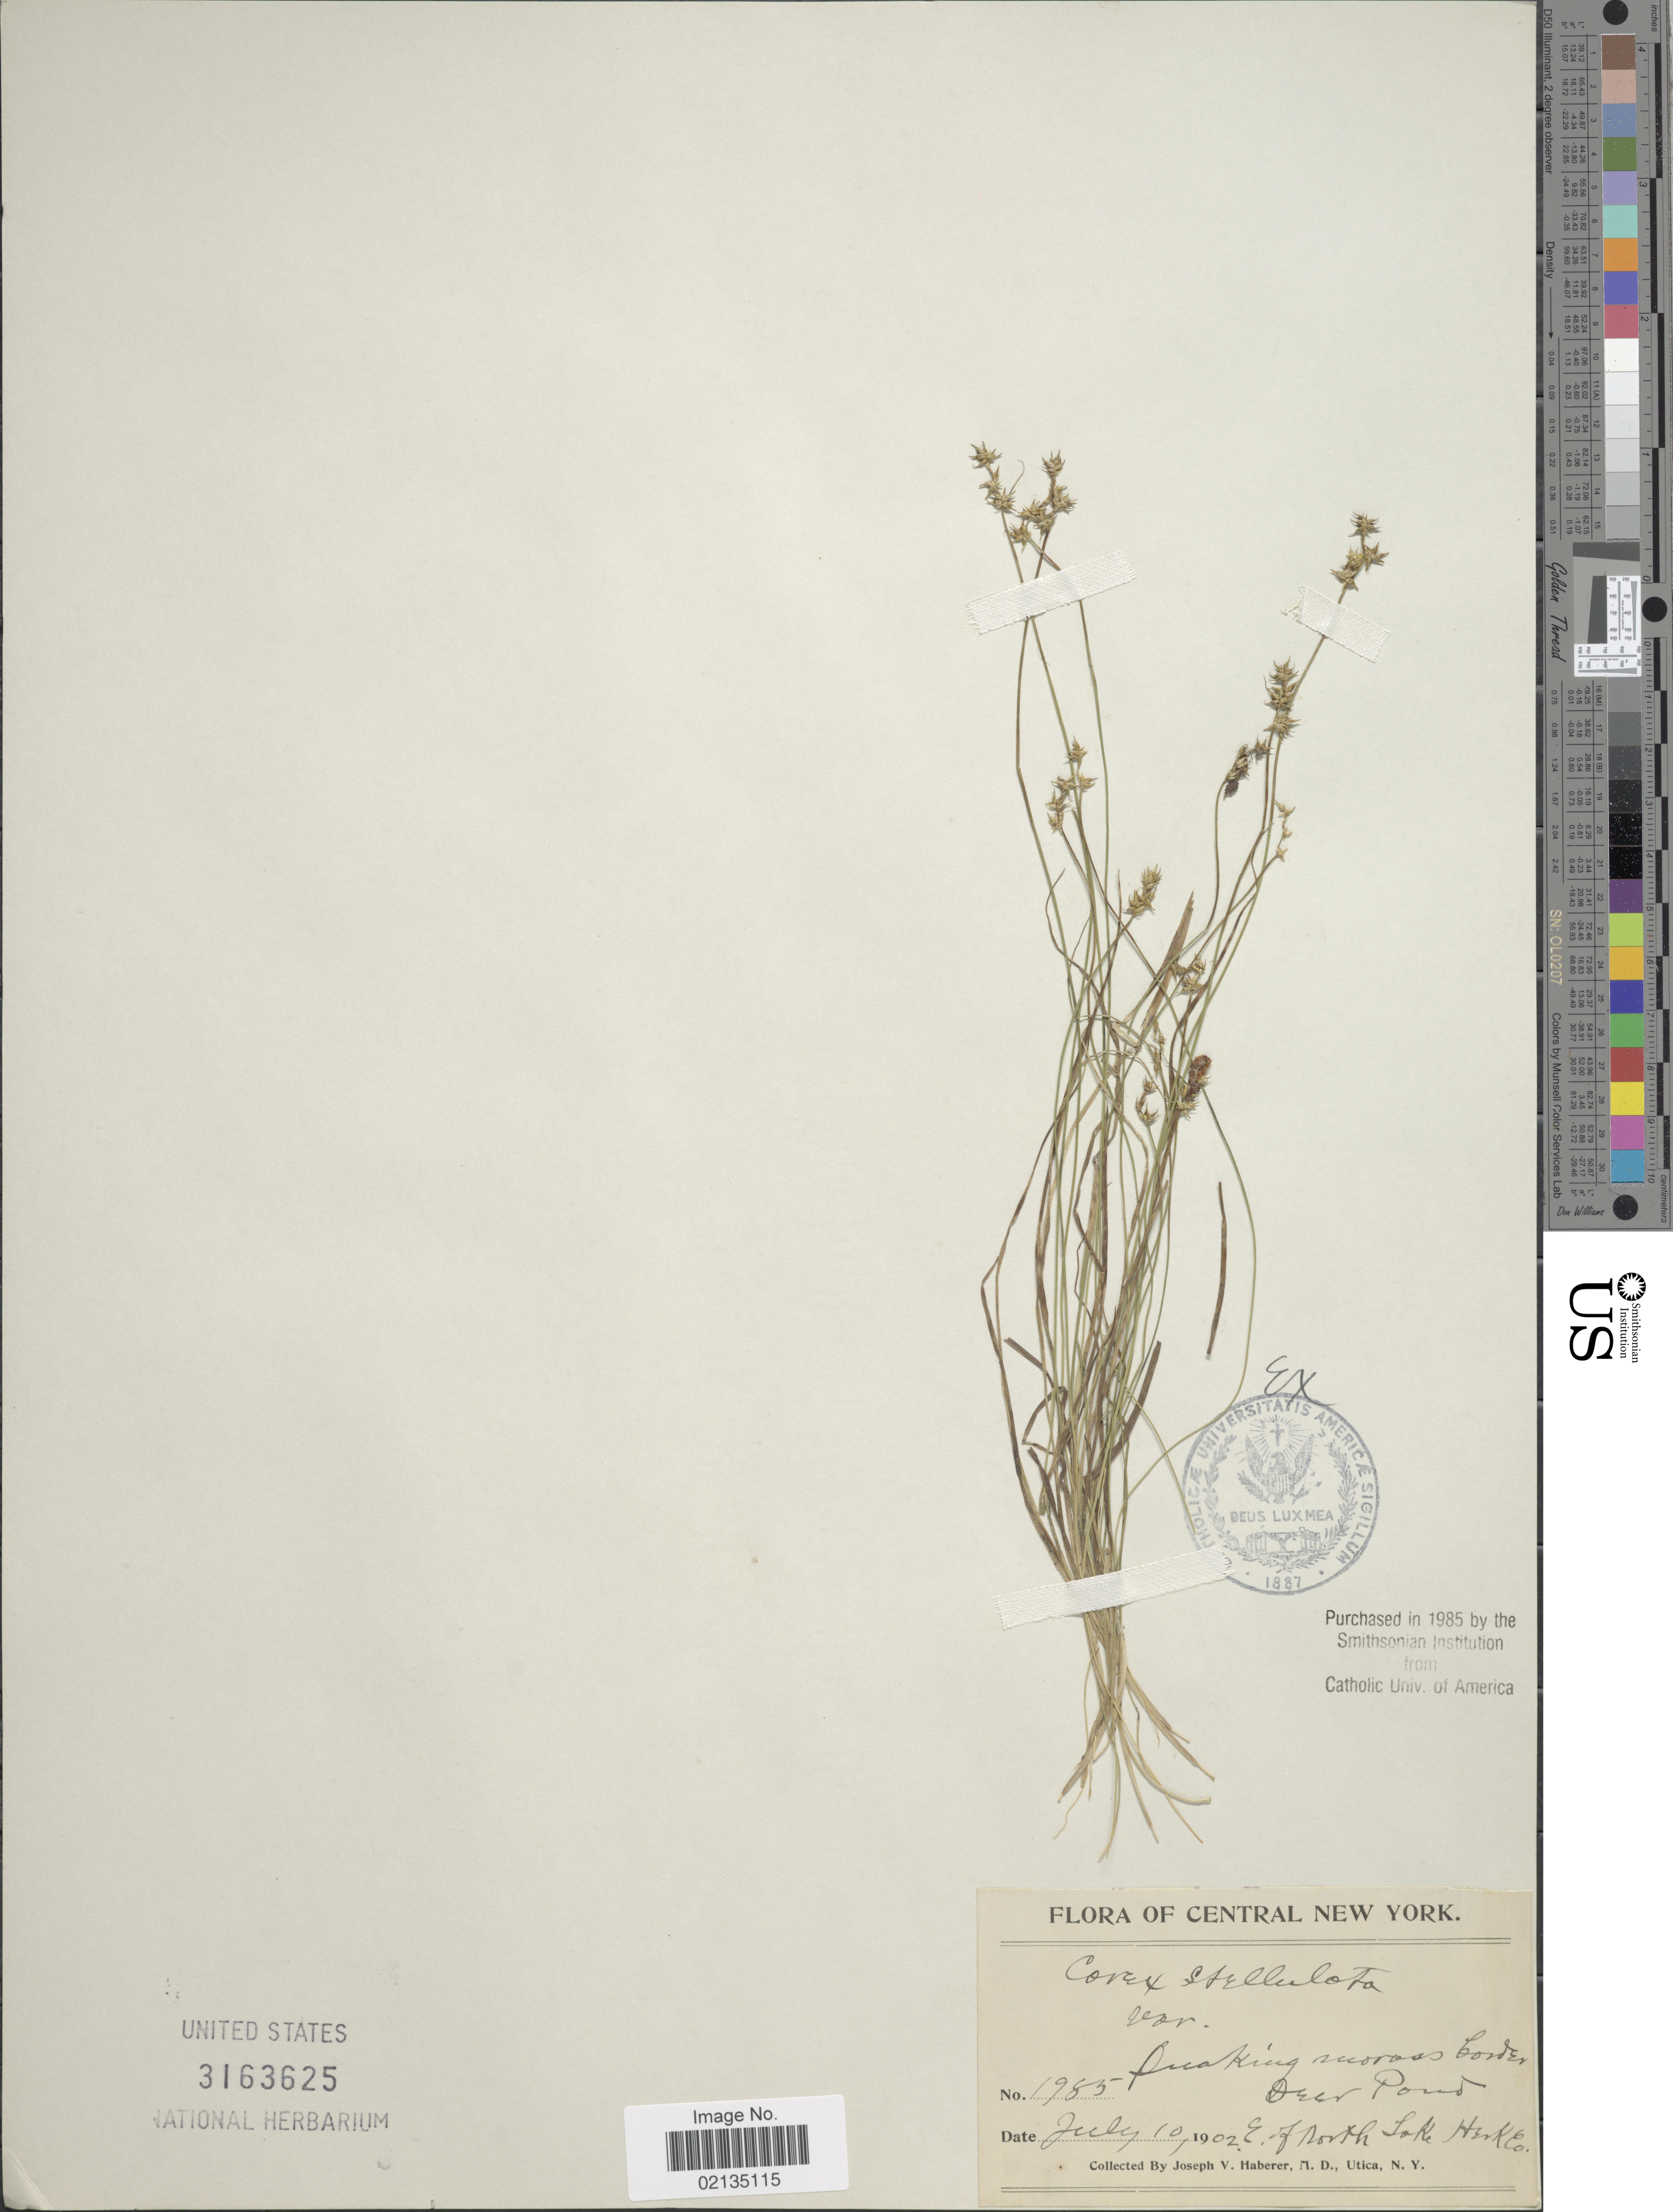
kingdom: Plantae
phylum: Tracheophyta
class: Liliopsida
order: Poales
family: Cyperaceae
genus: Carex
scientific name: Carex echinata subsp. echinata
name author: Murray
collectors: J. V. Haberer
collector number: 1985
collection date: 1902-07-10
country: United States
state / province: New York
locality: Central New York, border of a Deer Pond, E. of North Lake, Herk. Co.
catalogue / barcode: US 3163625